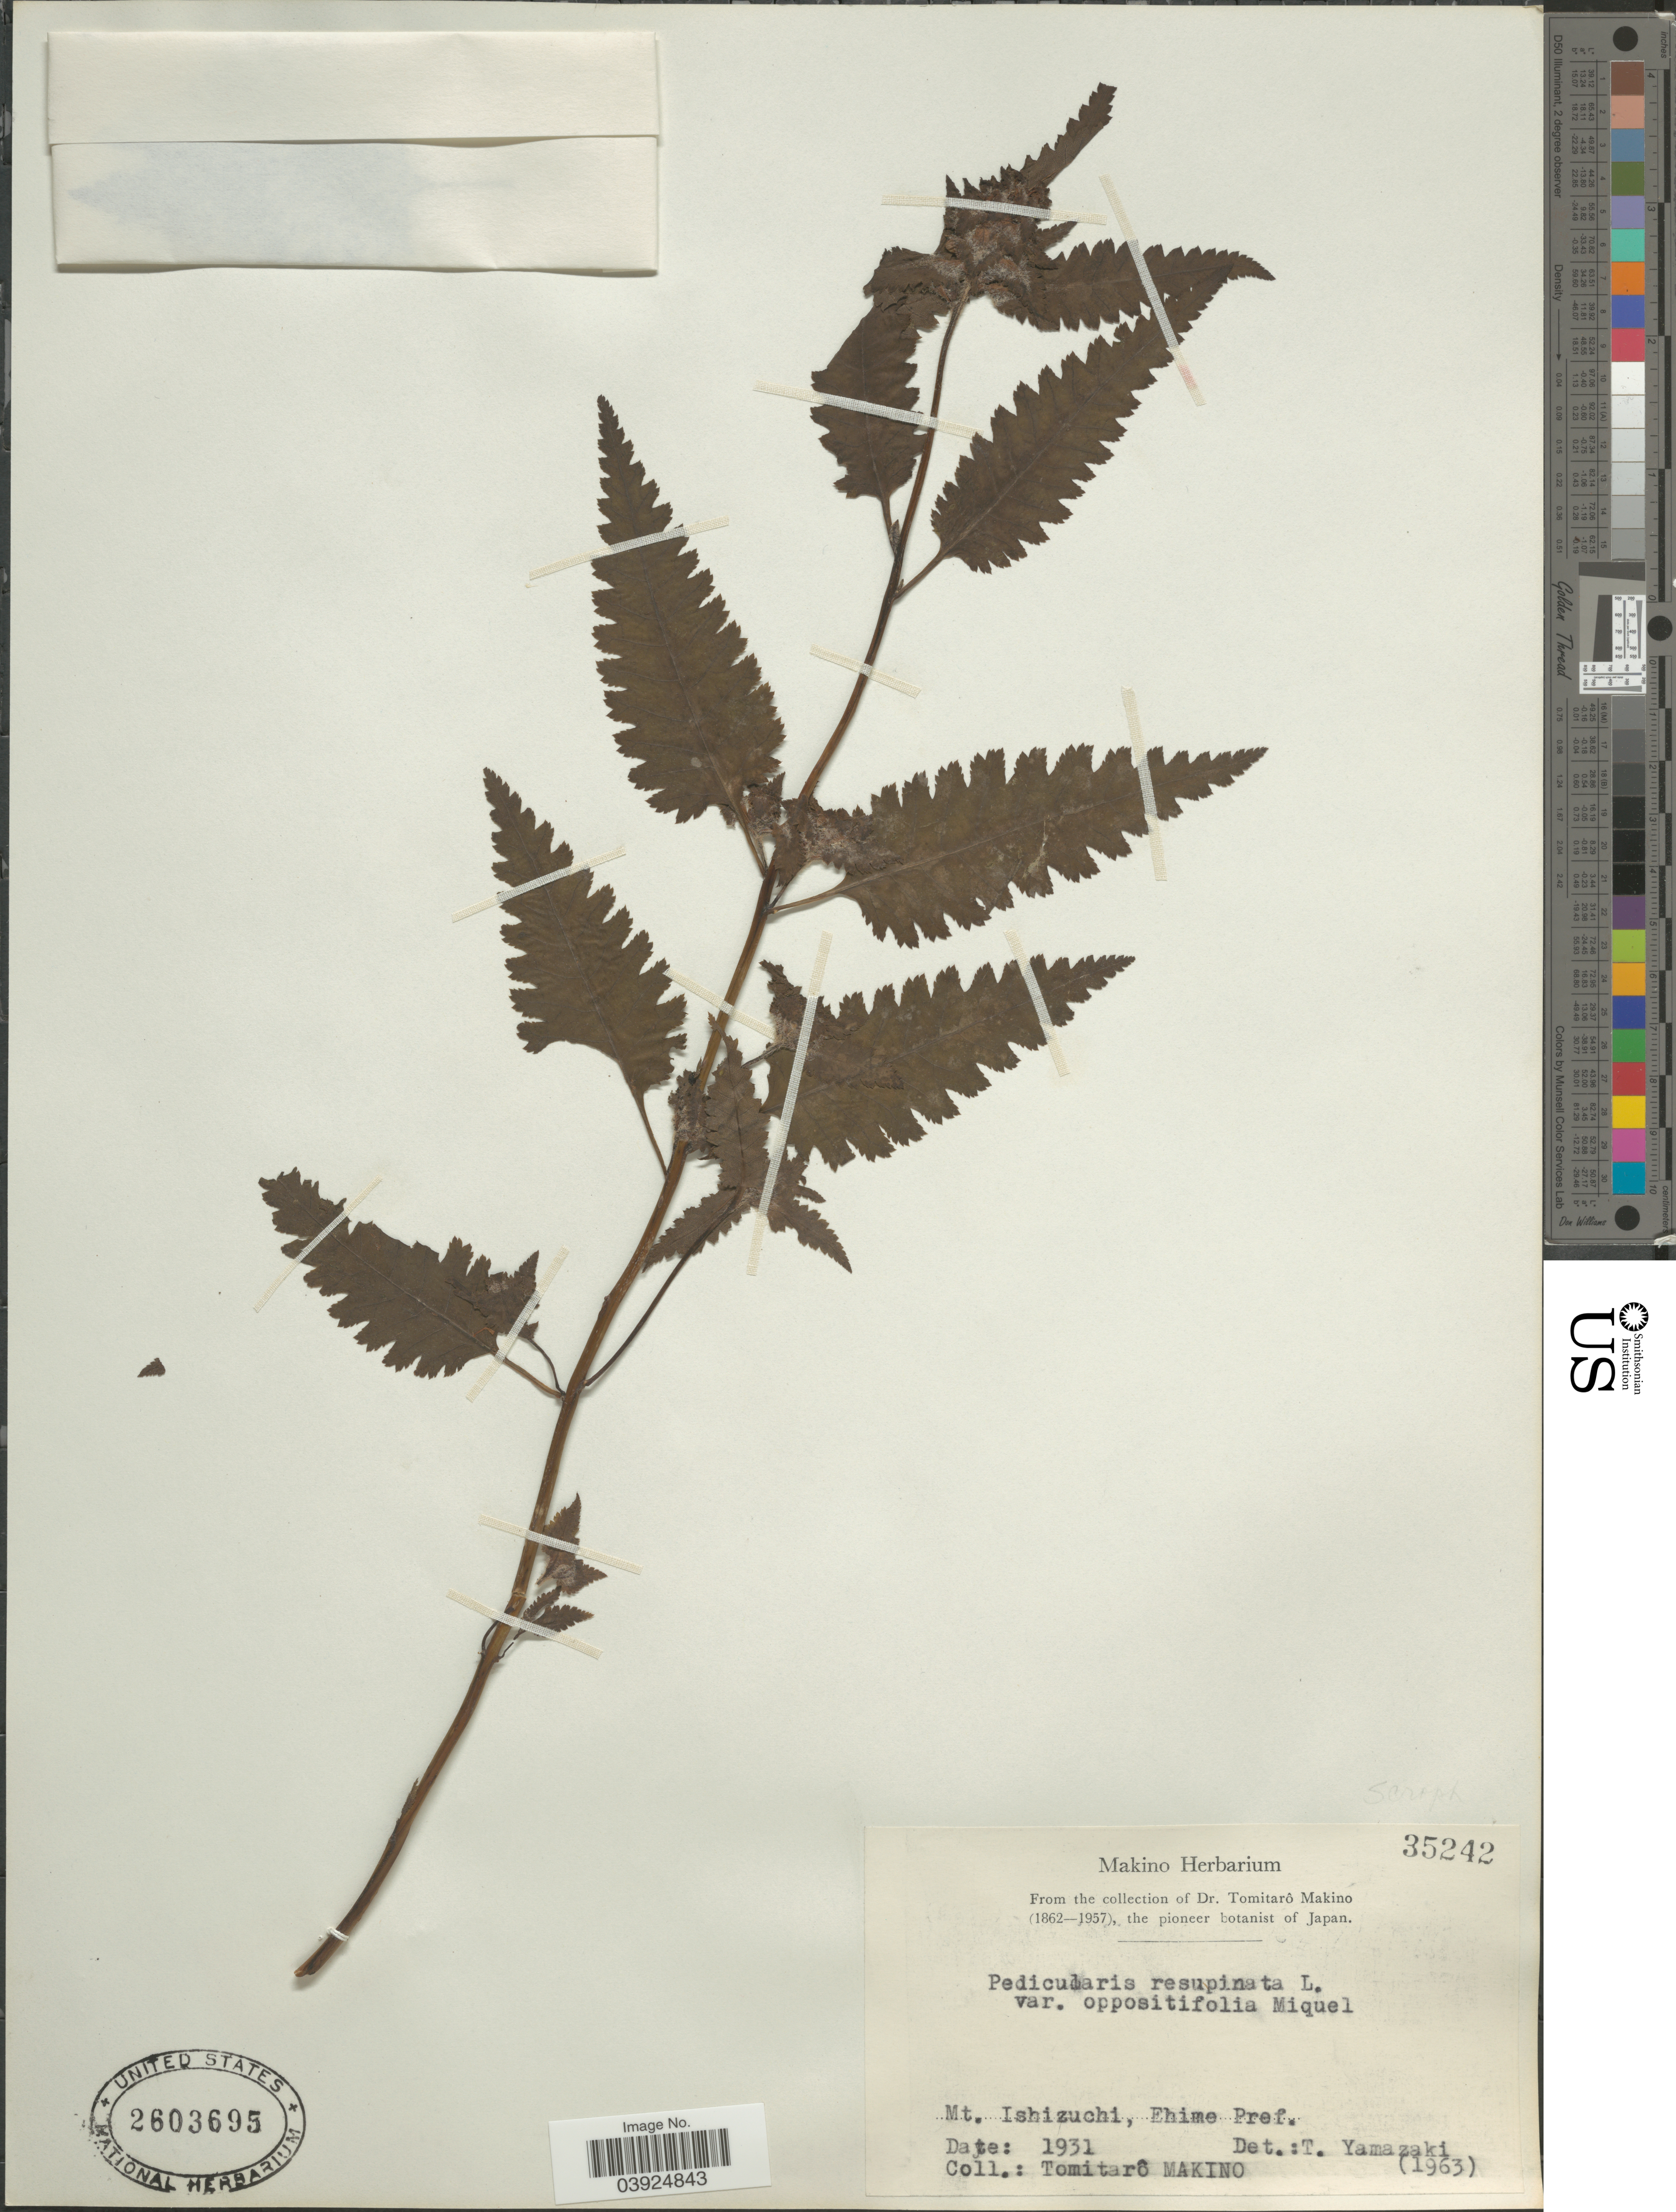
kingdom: Plantae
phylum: Tracheophyta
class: Magnoliopsida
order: Lamiales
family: Orobanchaceae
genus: Pedicularis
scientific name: Pedicularis resupinata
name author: L.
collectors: T. Makino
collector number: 35242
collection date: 1931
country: Japan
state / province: Ehime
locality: Mt. Ishizuchi, Ehime Pref.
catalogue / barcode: US 2603695